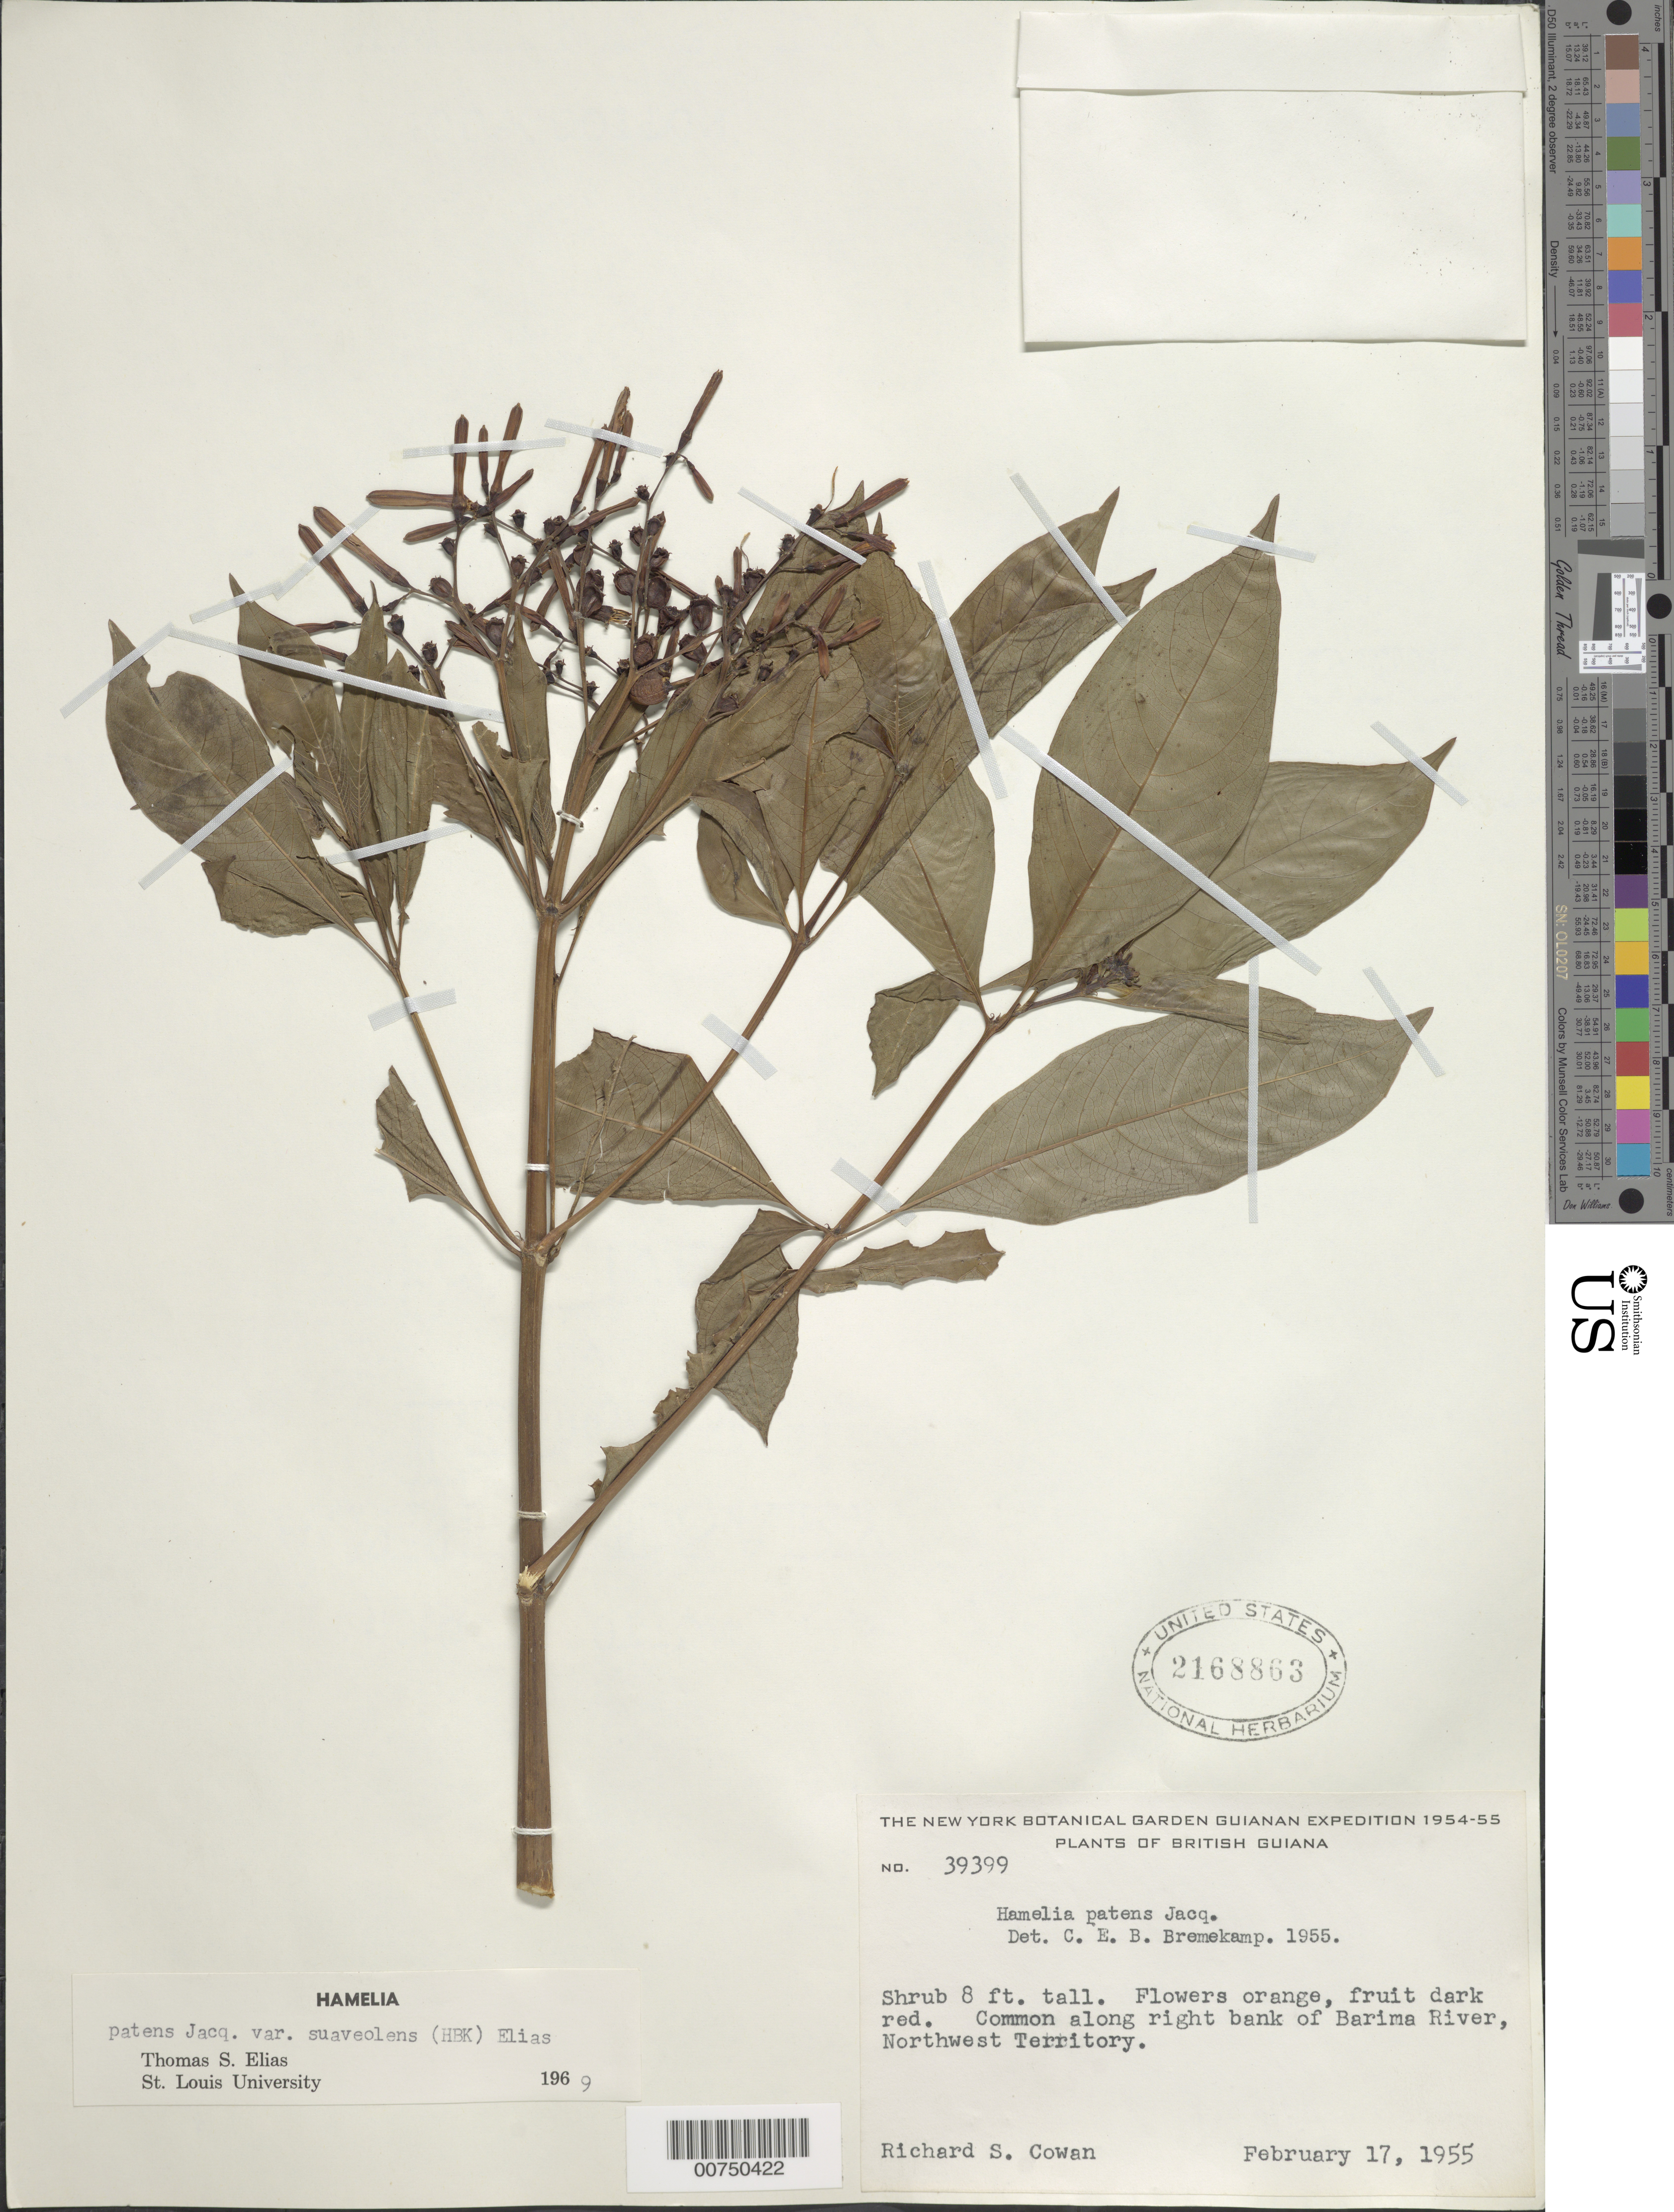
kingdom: Plantae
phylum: Tracheophyta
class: Magnoliopsida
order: Gentianales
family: Rubiaceae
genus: Hamelia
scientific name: Hamelia patens var. suaveolens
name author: (Kunth)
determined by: Elias, T. S.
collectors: R. S. Cowan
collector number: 39399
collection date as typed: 17-Feb-55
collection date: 1955-02-17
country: Guyana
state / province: Barima-Waini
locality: Barima R., NW District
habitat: Along right riverbank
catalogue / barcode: US 2168863